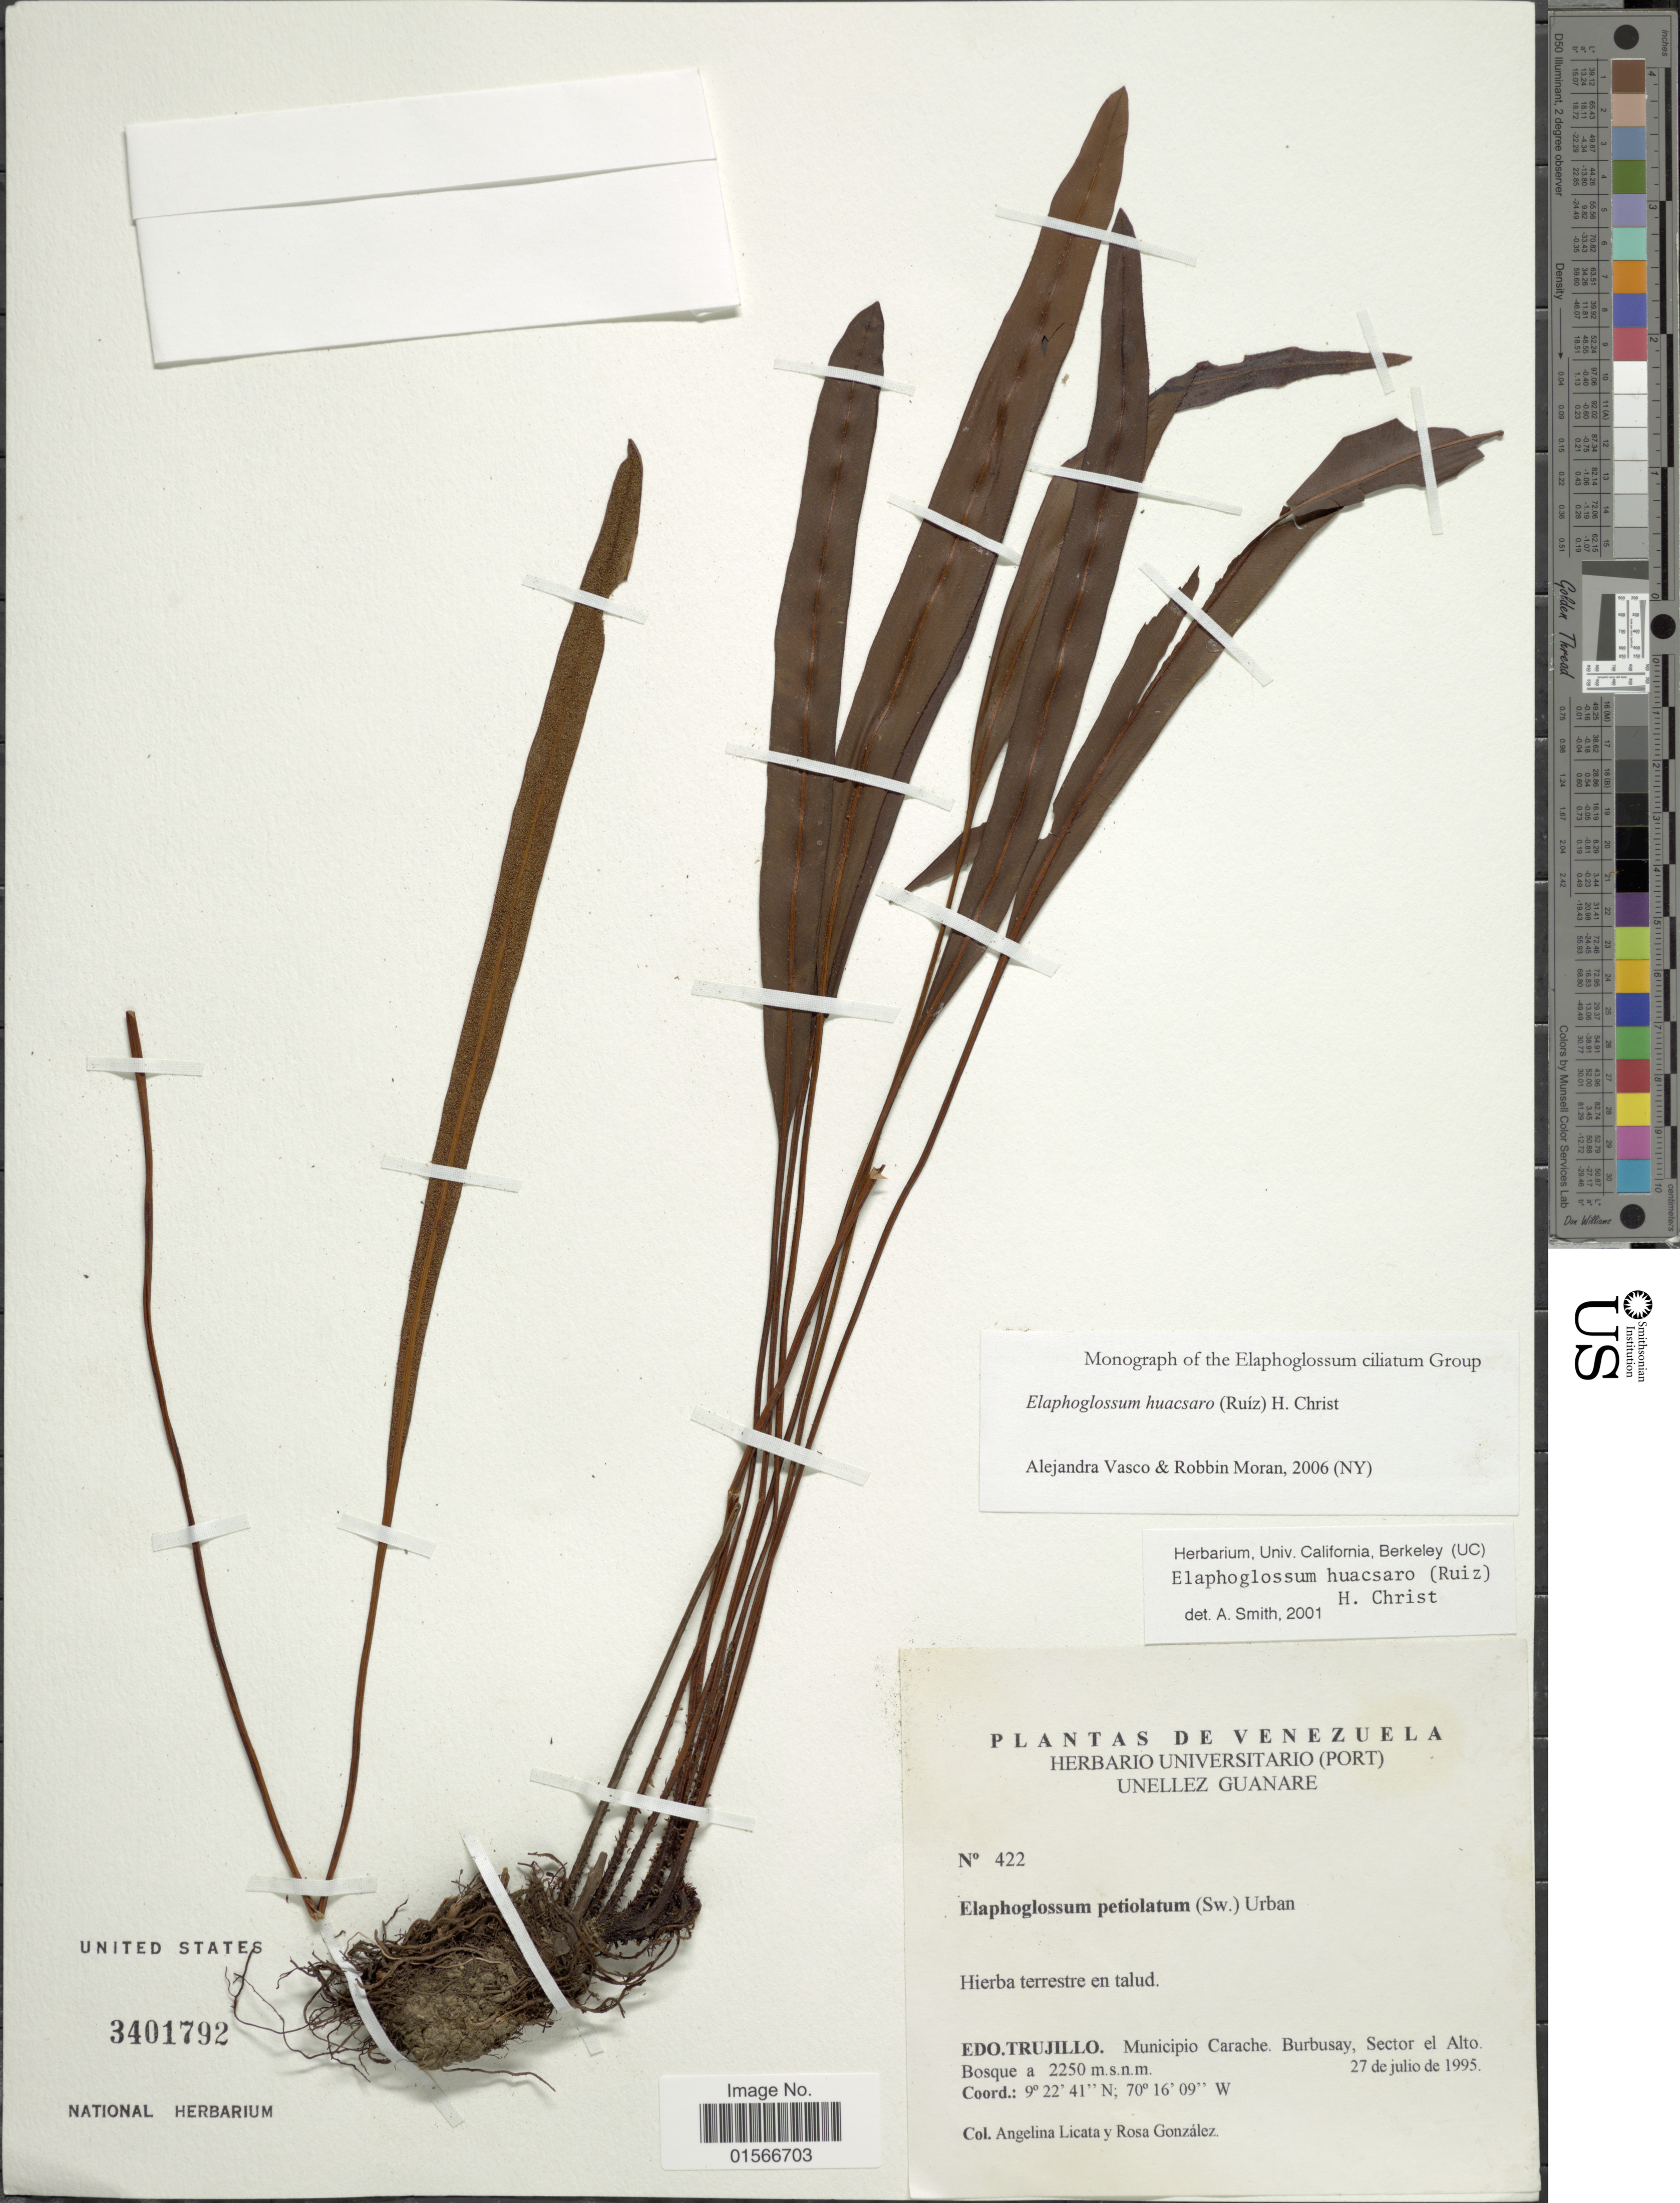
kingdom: Plantae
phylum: Tracheophyta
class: Polypodiopsida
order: Polypodiales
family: Dryopteridaceae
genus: Elaphoglossum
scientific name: Elaphoglossum huacsaro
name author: (Ruiz) Christ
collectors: A. Licata & R. González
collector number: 422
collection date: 1995-07-27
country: Venezuela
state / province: Trujillo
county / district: Carache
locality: Burbusay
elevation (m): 2250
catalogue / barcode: US 3401792